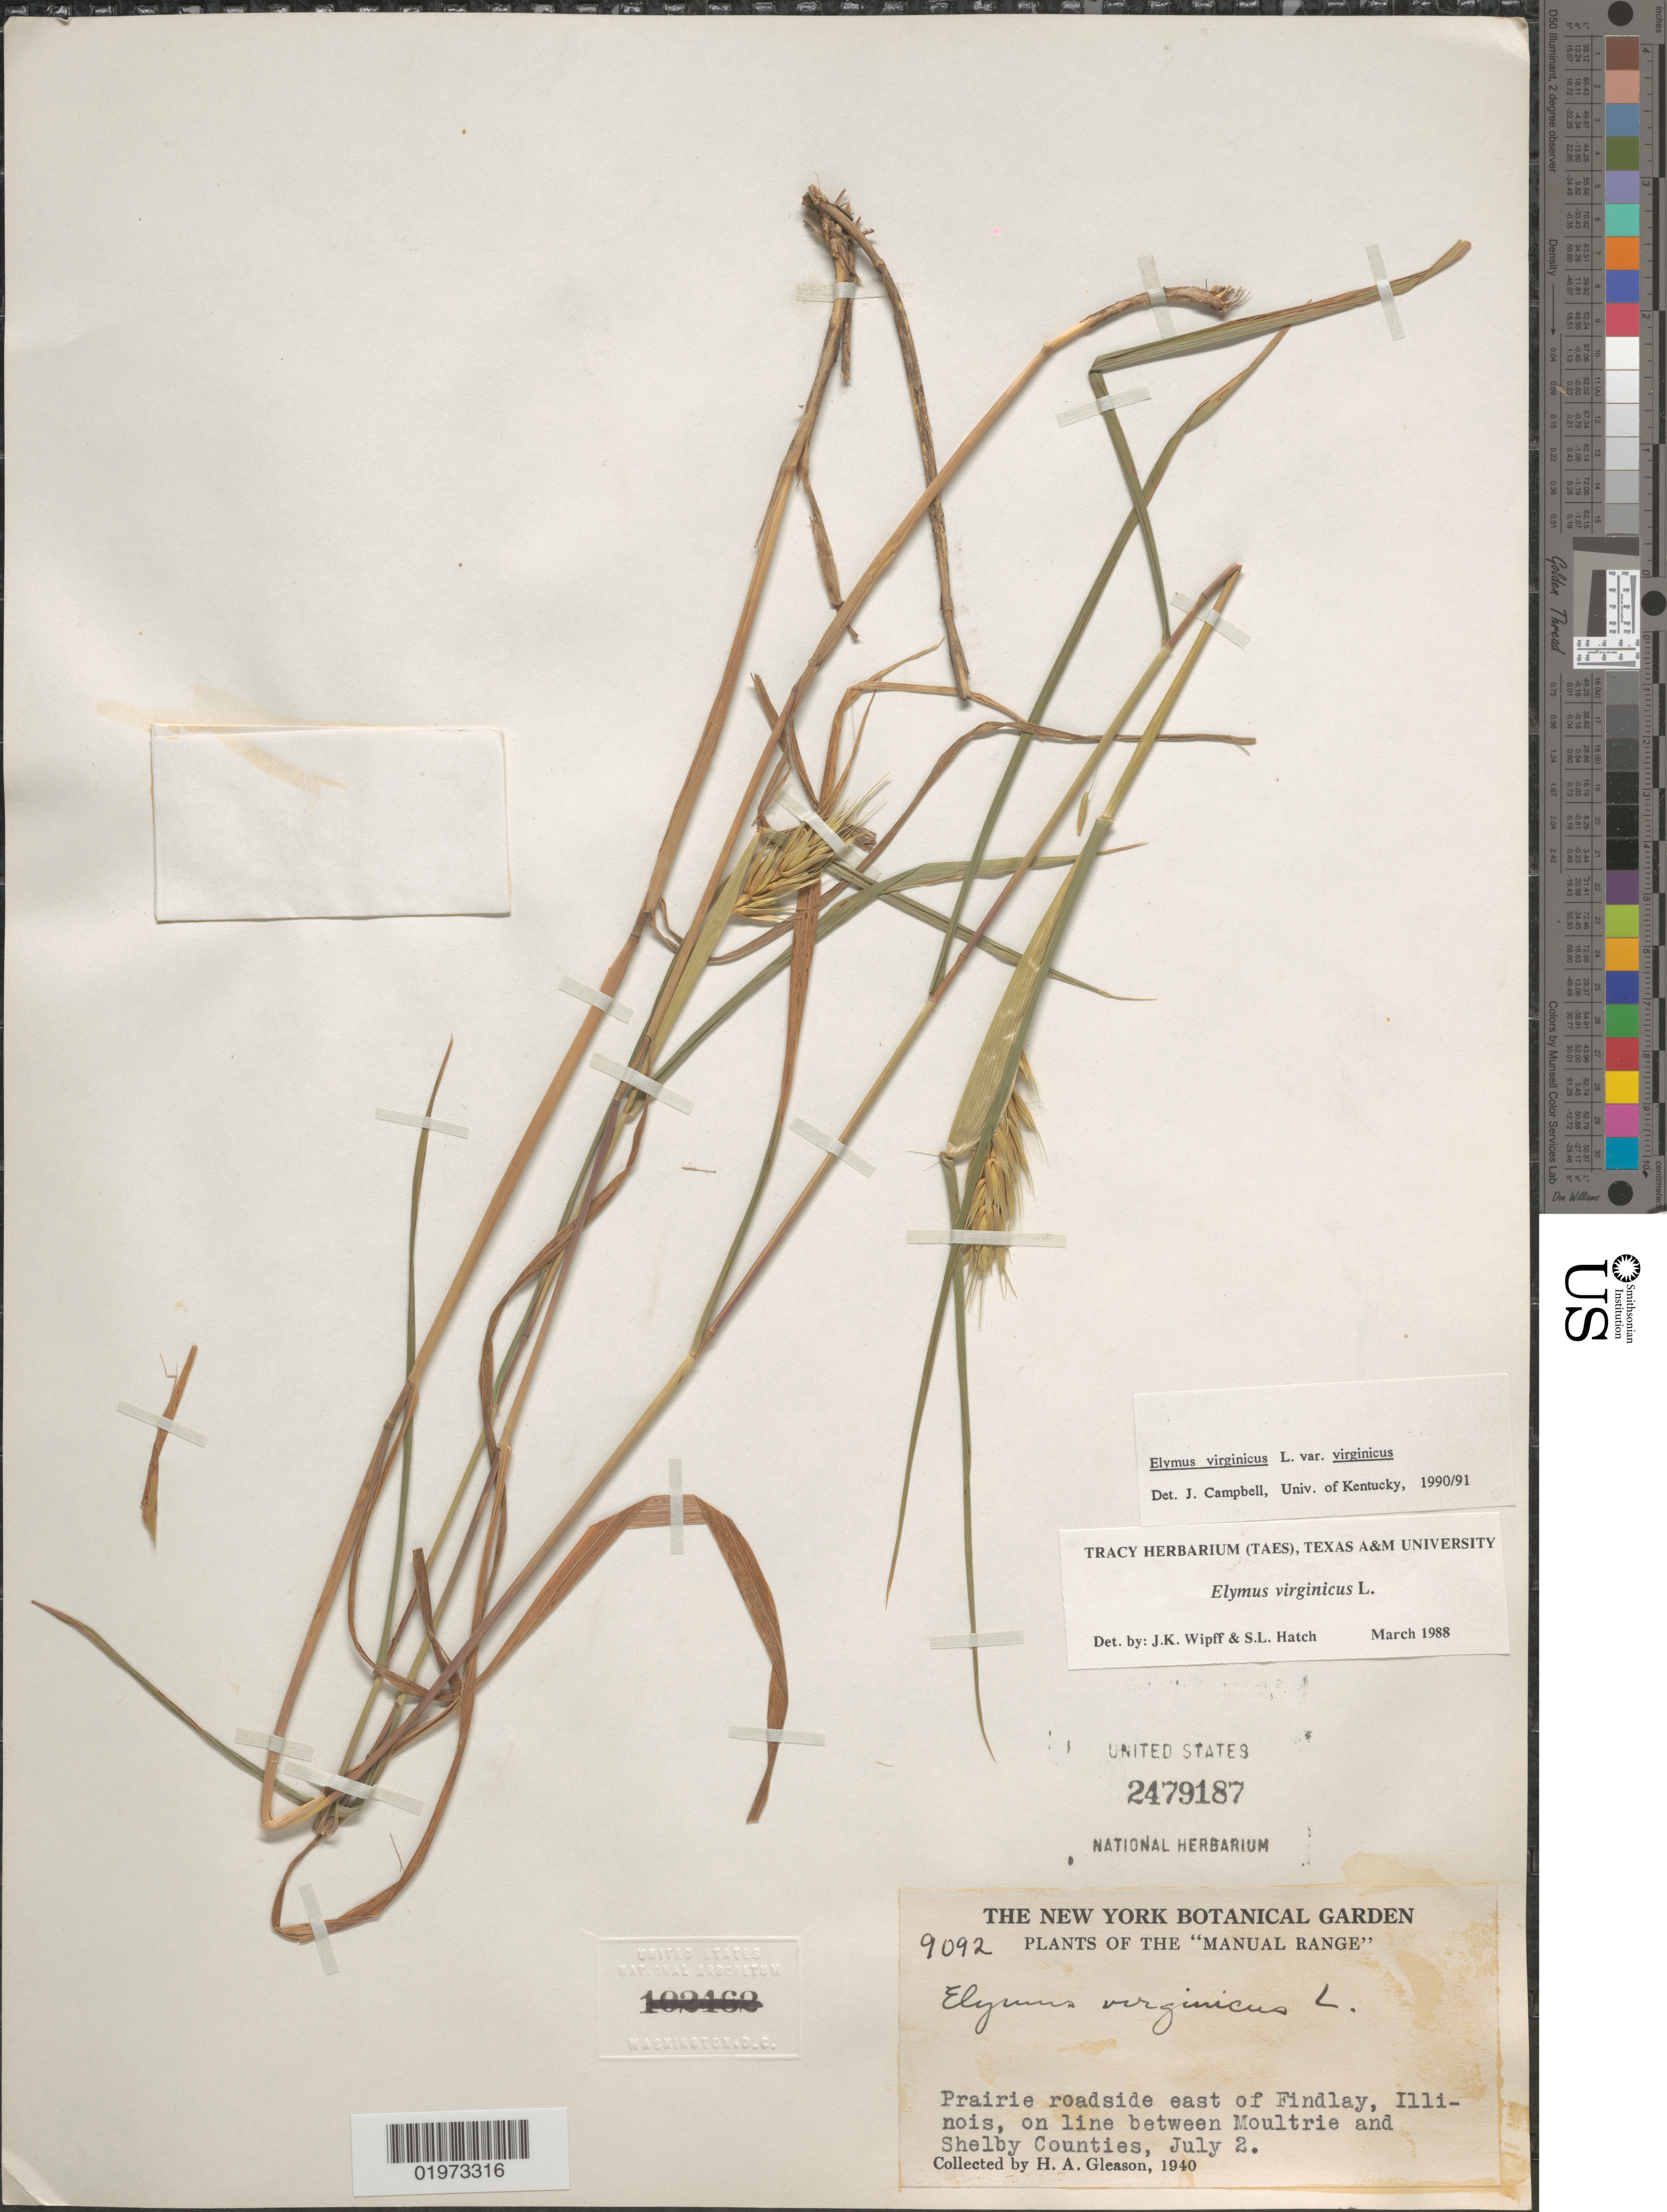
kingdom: Plantae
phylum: Tracheophyta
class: Liliopsida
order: Poales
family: Poaceae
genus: Elymus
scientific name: Elymus virginicus var. virginicus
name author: L.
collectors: H. A. Gleason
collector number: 9092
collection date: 1940-07-02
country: United States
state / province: Illinois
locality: Manual Range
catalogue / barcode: US 2479187